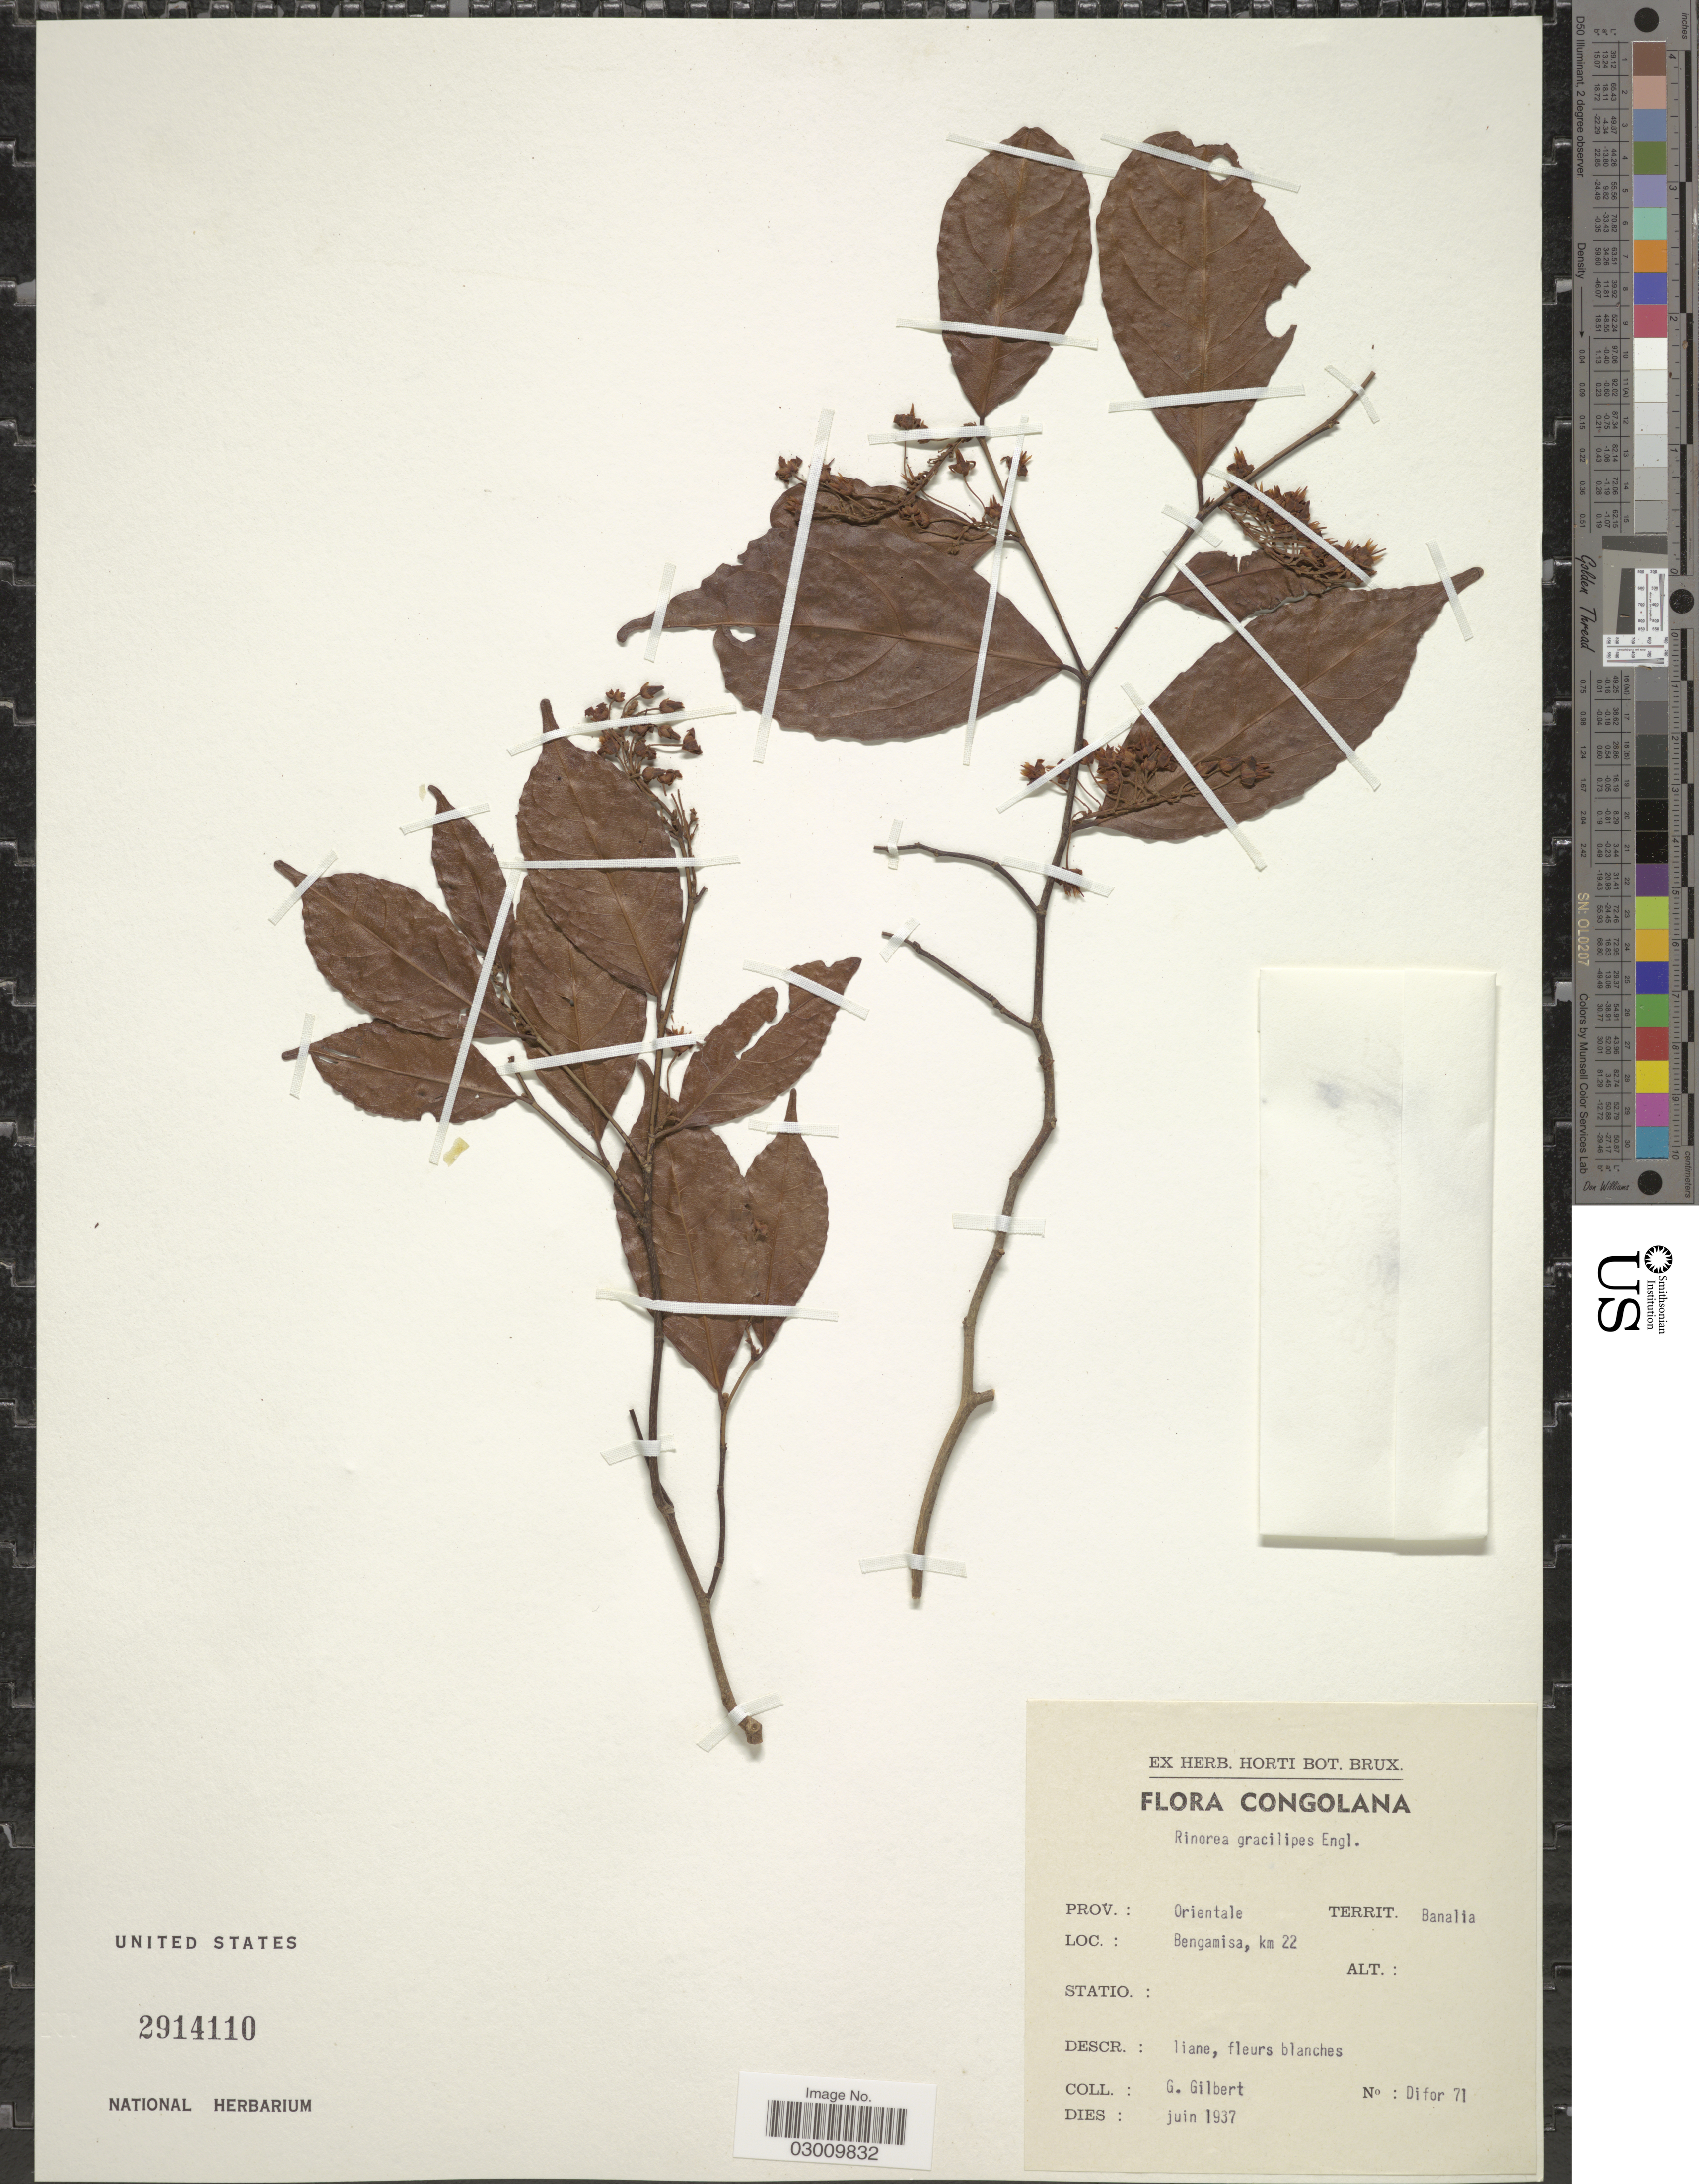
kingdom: Plantae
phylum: Tracheophyta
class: Magnoliopsida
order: Malpighiales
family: Violaceae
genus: Rinorea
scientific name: Rinorea angustifolia subsp. engleriana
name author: (De Wild. & Durand) Grey-Wilson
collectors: G. Gilbert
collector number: Difor71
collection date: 1937-06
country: Congo, Democratic Republic of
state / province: Tshopo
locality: Congolana. Territ. Banalia. Bengamisa, km 22.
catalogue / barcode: US 2914110